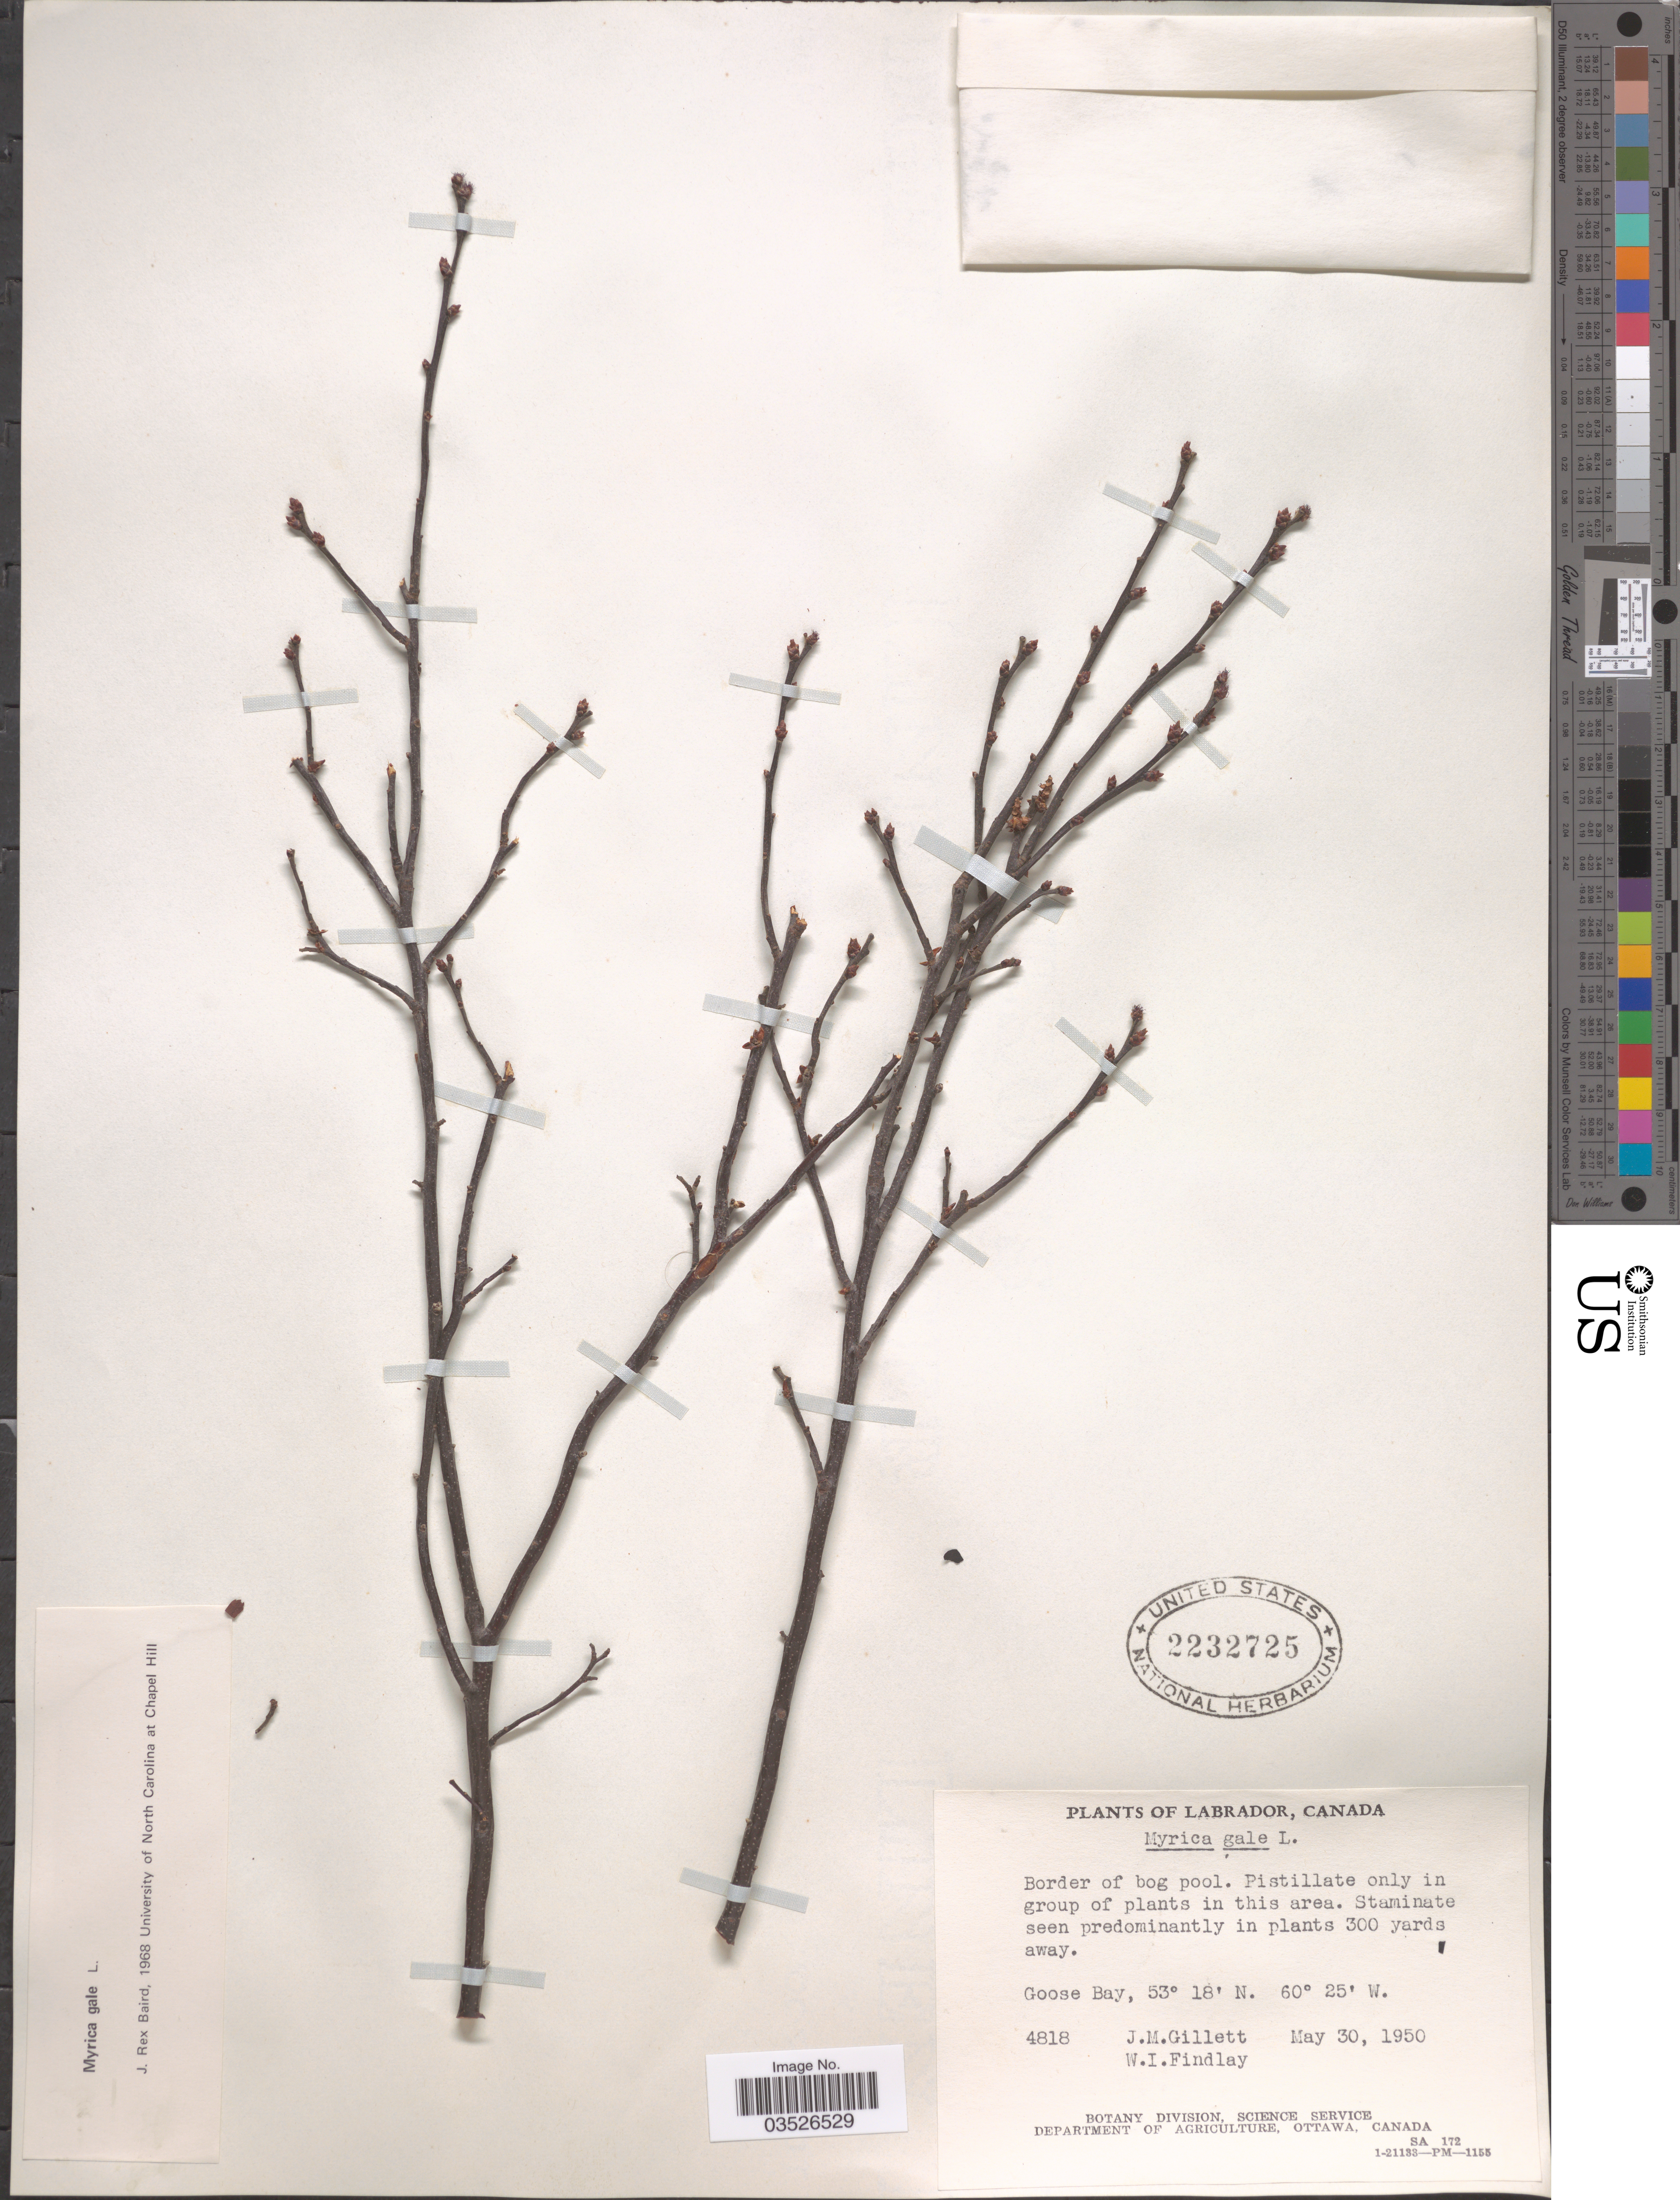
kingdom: Plantae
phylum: Tracheophyta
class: Magnoliopsida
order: Fagales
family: Myricaceae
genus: Myrica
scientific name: Myrica gale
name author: L.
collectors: J. M. Gillett & W. Findlay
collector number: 4818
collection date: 1950-05-30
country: Canada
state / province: Newfoundland and Labrador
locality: Labrador. Goose Bay.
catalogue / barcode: US 2232725